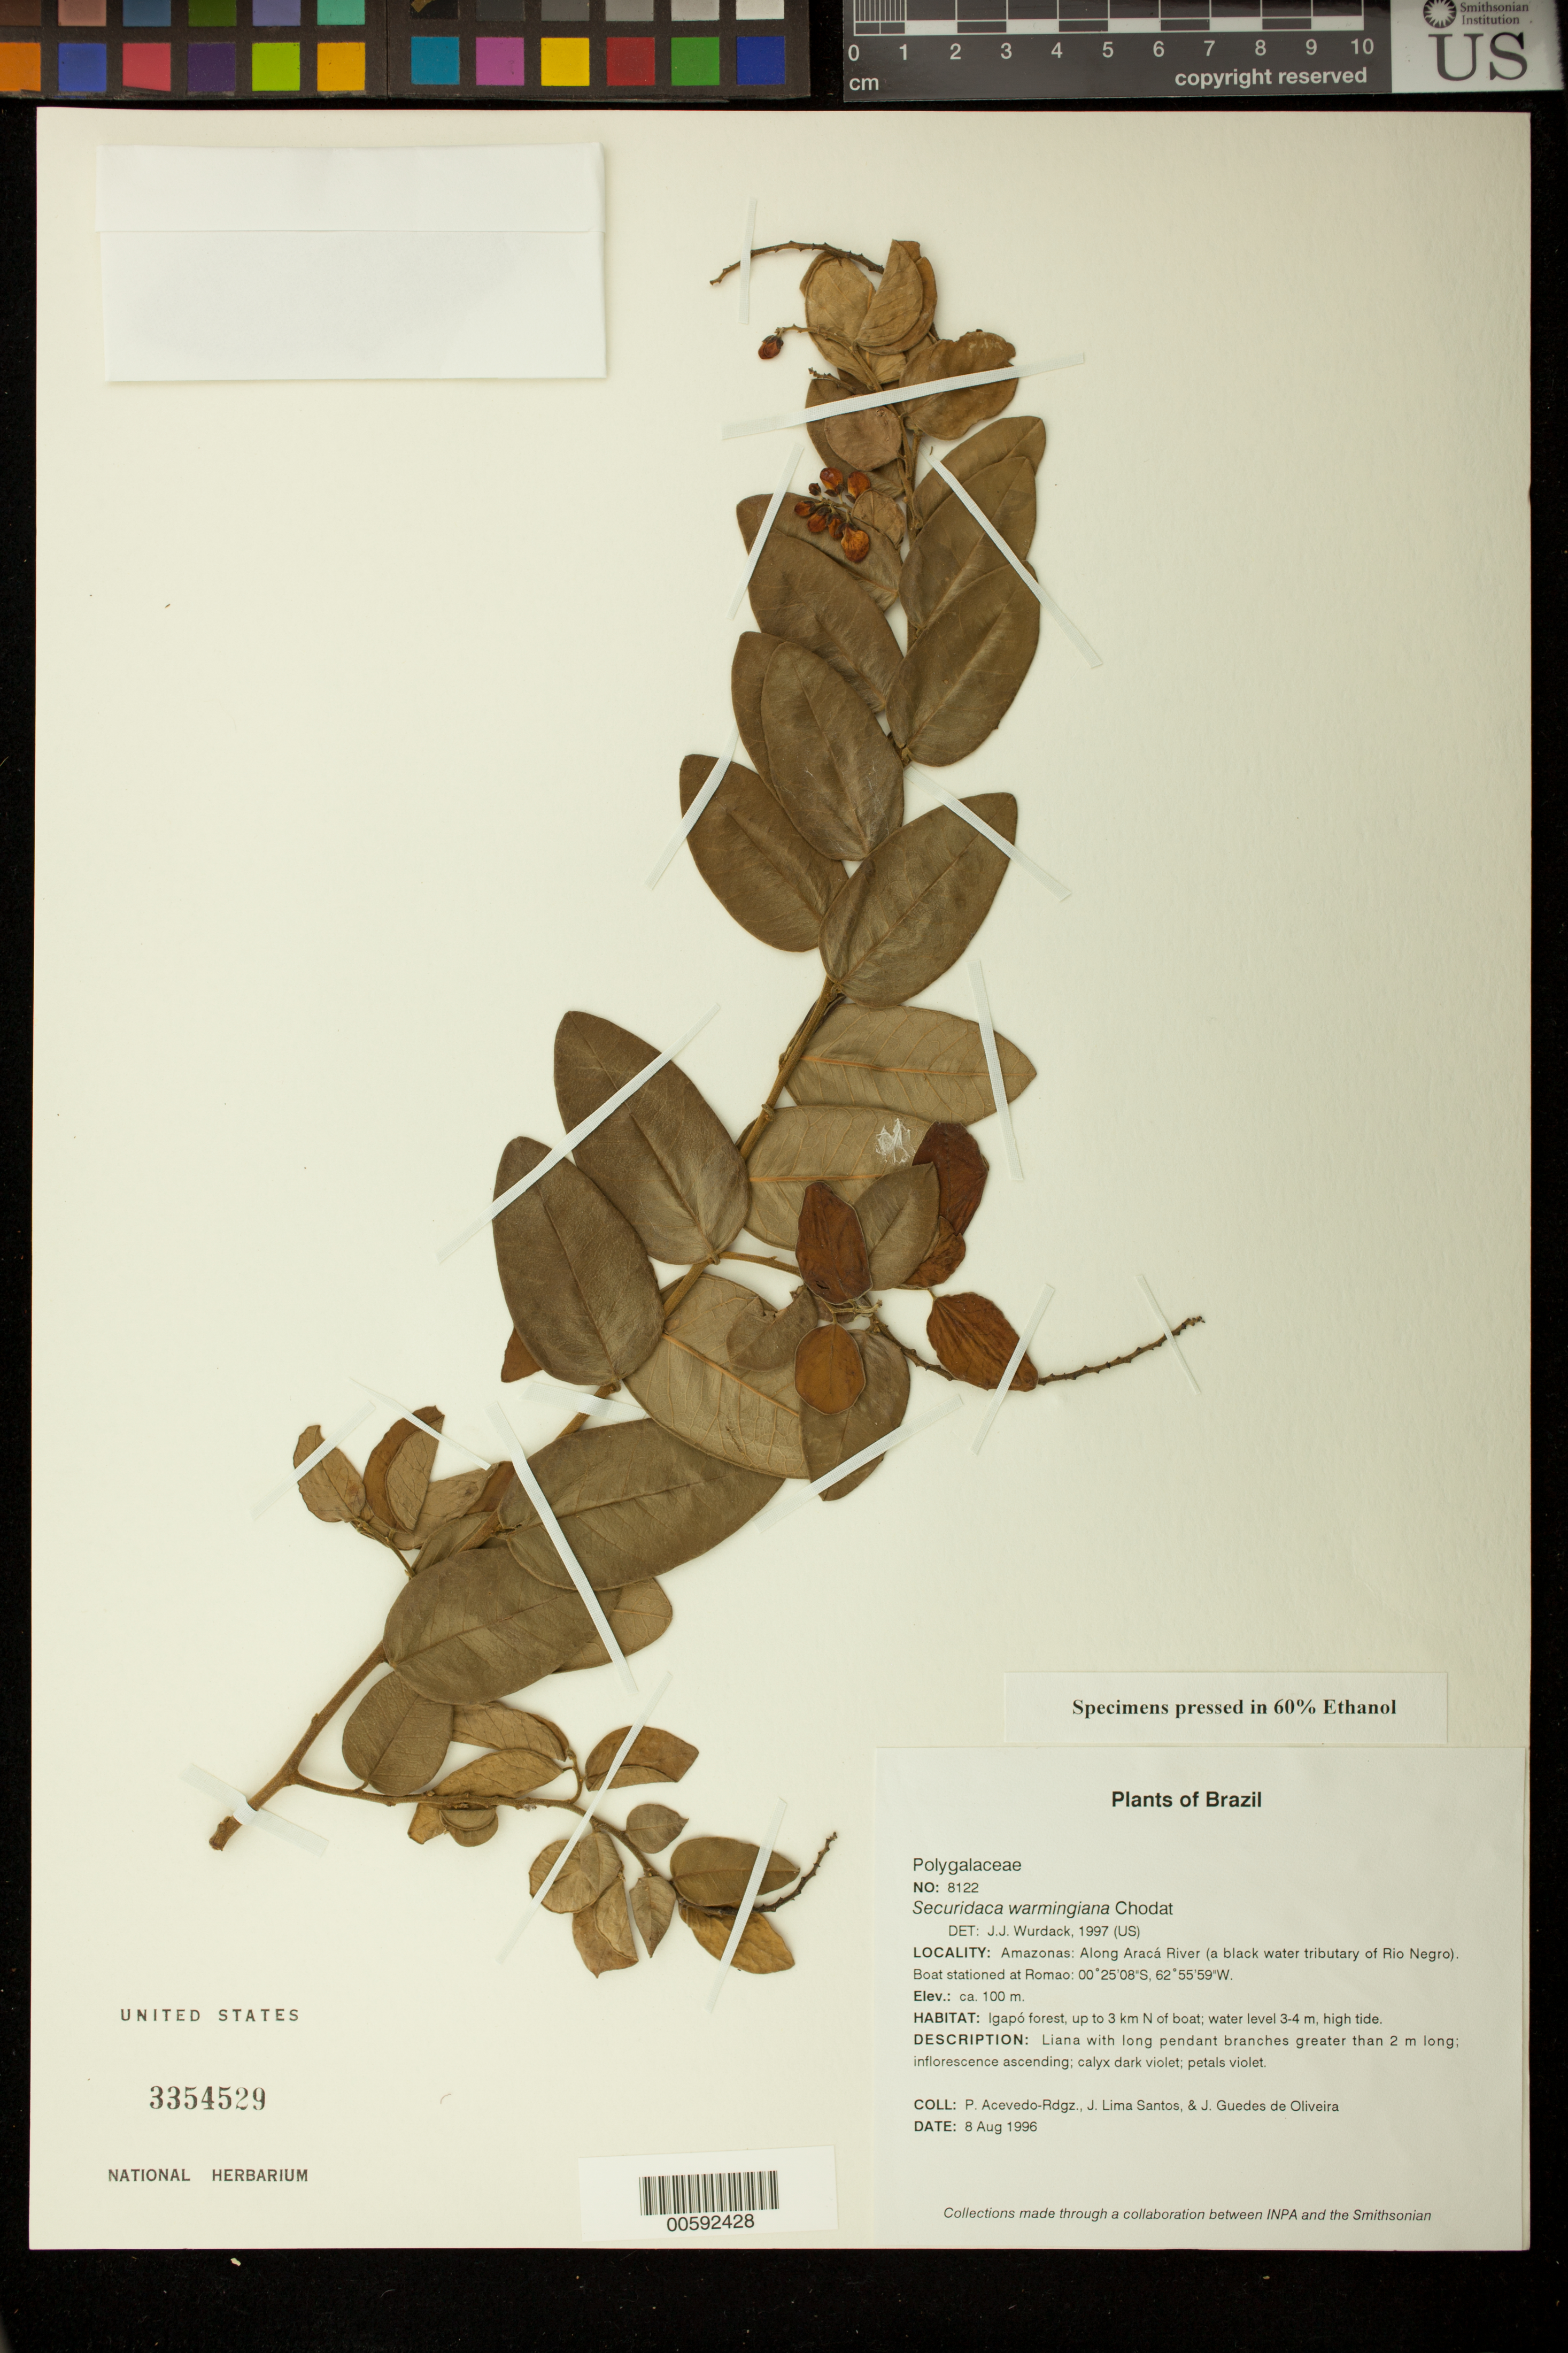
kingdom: Plantae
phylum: Tracheophyta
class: Magnoliopsida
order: Fabales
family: Polygalaceae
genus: Securidaca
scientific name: Securidaca warmingiana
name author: Chodat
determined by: Wurdack, John J., (US), US (UNITED STATES)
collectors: P. Acevedo-Rodr., J. L. Santos & J. Guedes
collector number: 8122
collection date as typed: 08 Aug 1996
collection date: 1996-08-08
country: Brazil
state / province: Amazonas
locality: Amazonas: Along Araca River (a tributary of Río Negro); black water river. Boat stationed at Romao.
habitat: In flooded campina.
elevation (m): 100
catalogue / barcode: US 3354529